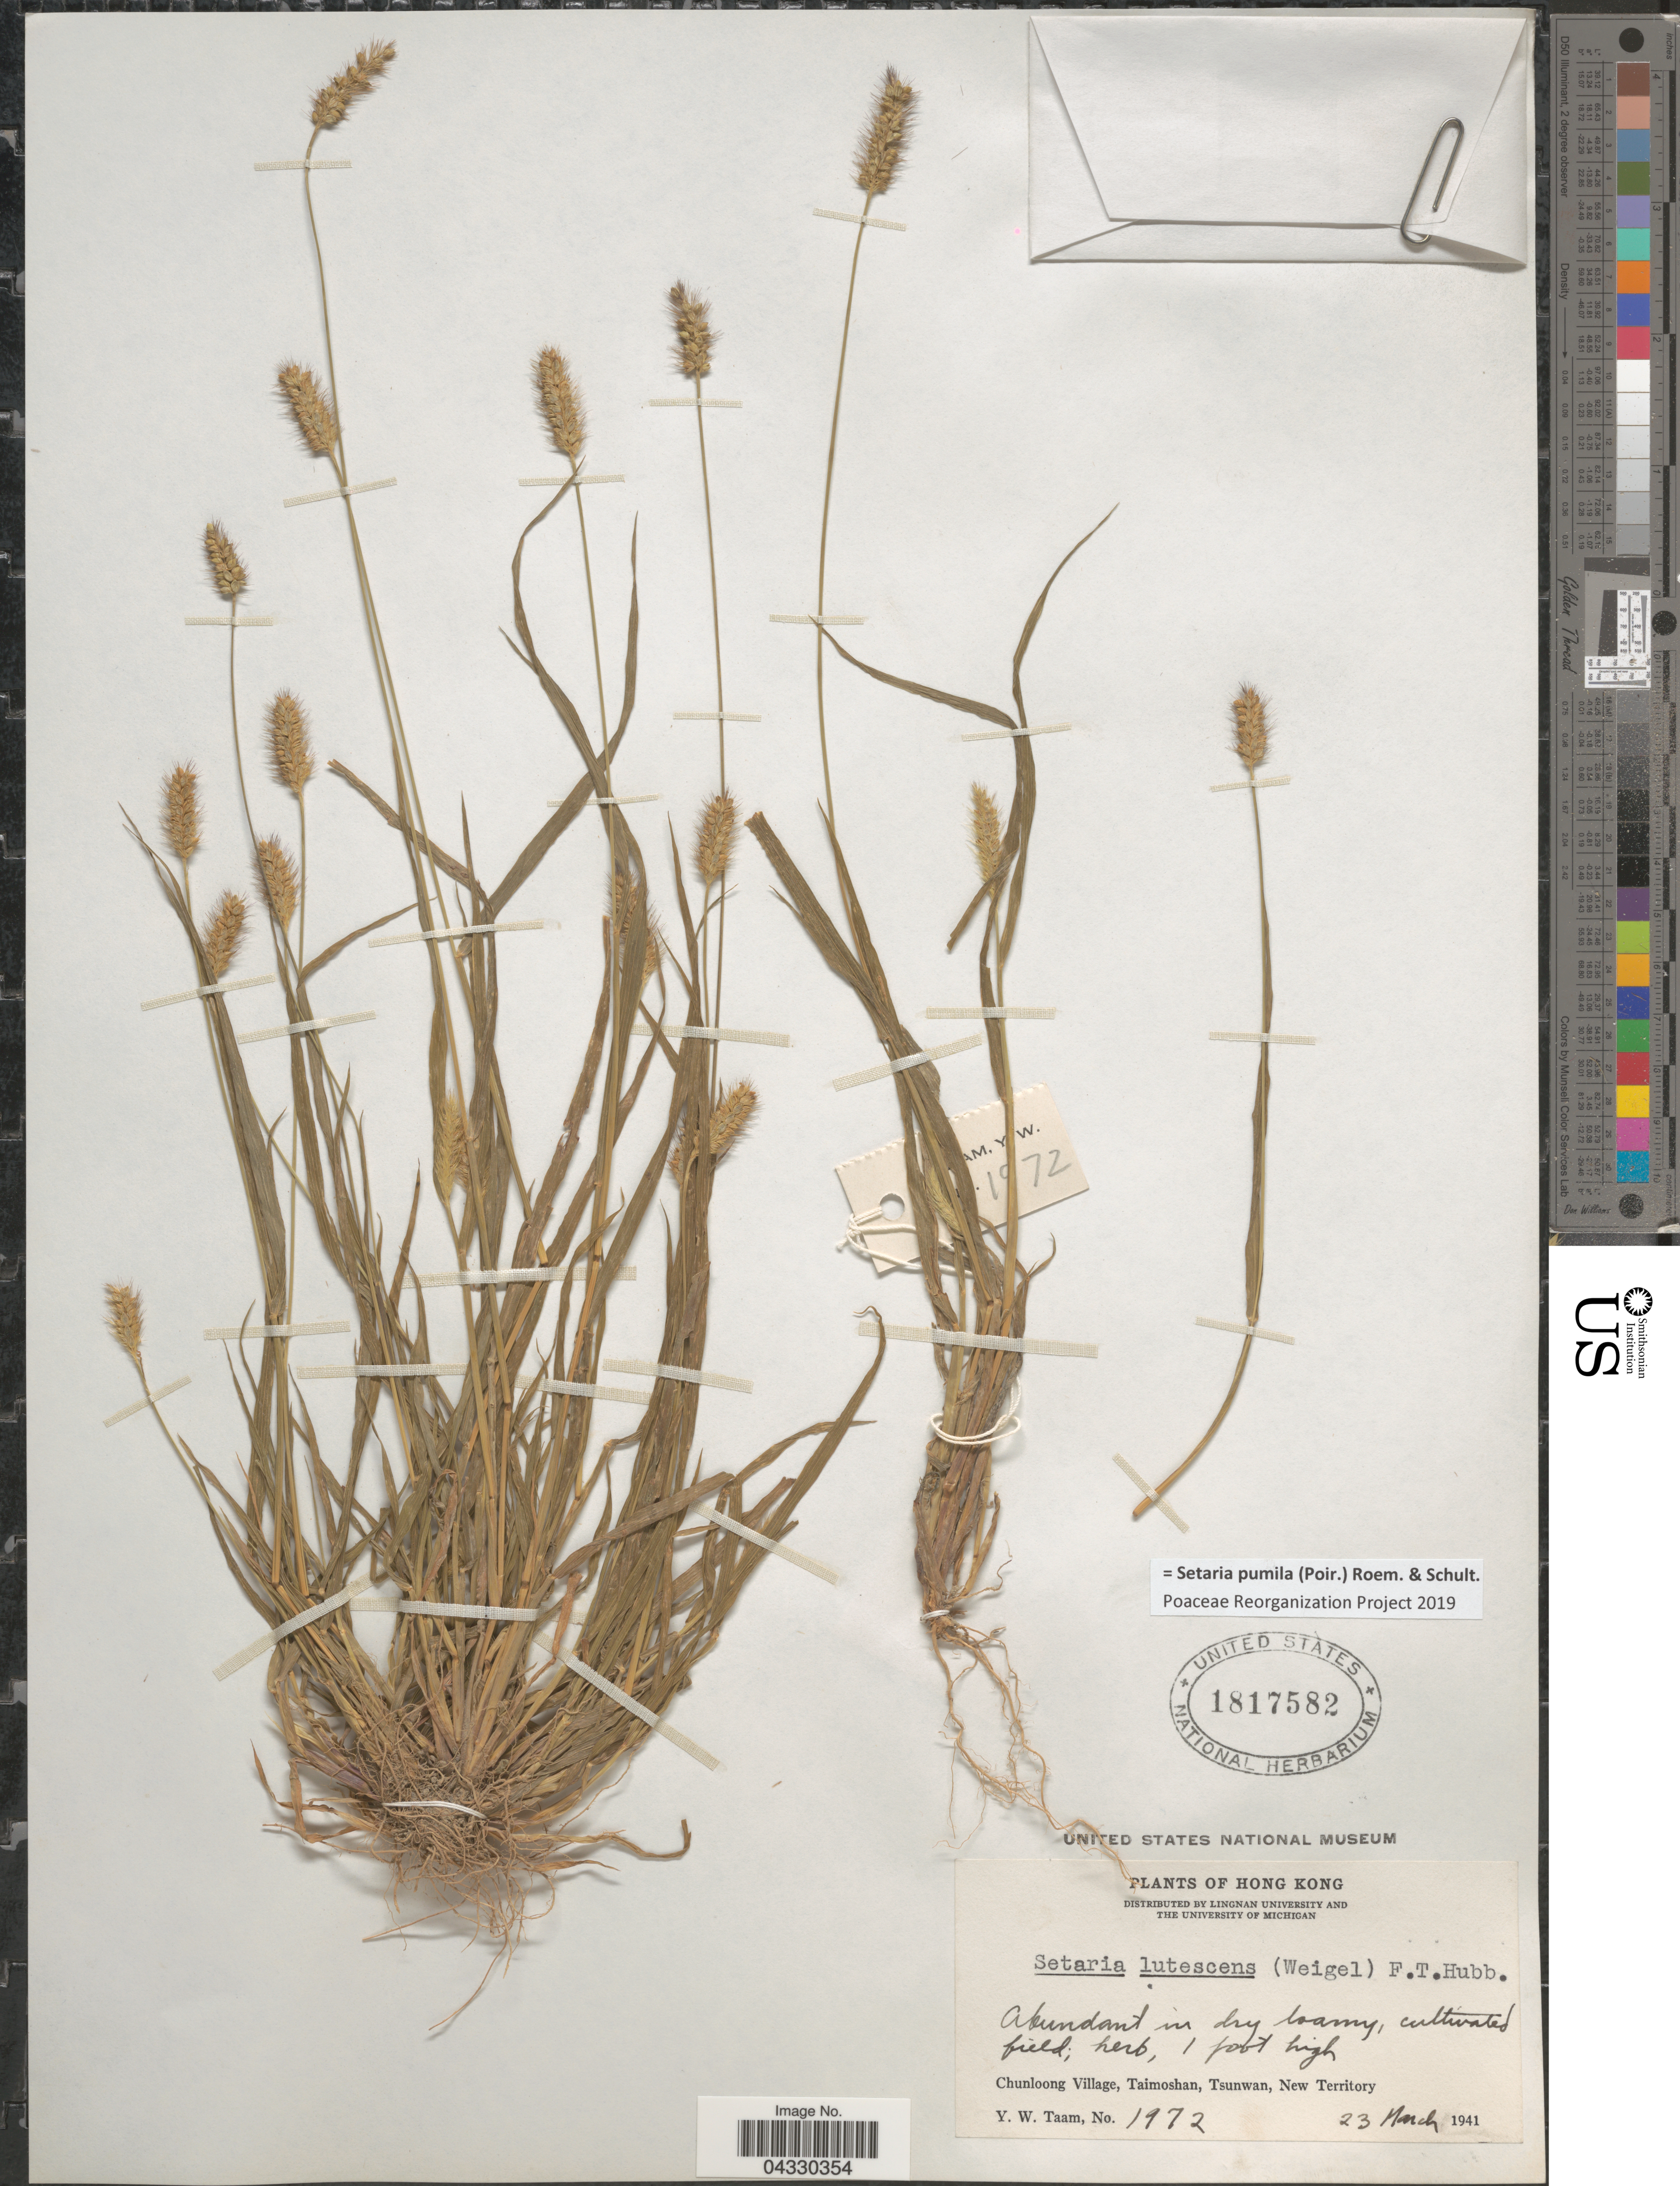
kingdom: Plantae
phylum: Tracheophyta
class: Liliopsida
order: Poales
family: Poaceae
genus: Setaria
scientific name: Setaria pumila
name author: (Poir.) Roem. & Schult.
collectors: Y. W. Taam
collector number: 1972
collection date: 1941-03-23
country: China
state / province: Hong Kong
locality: Chunloong Village, Taimoshan, Tsunwan, New Territory.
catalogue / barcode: US 1817582